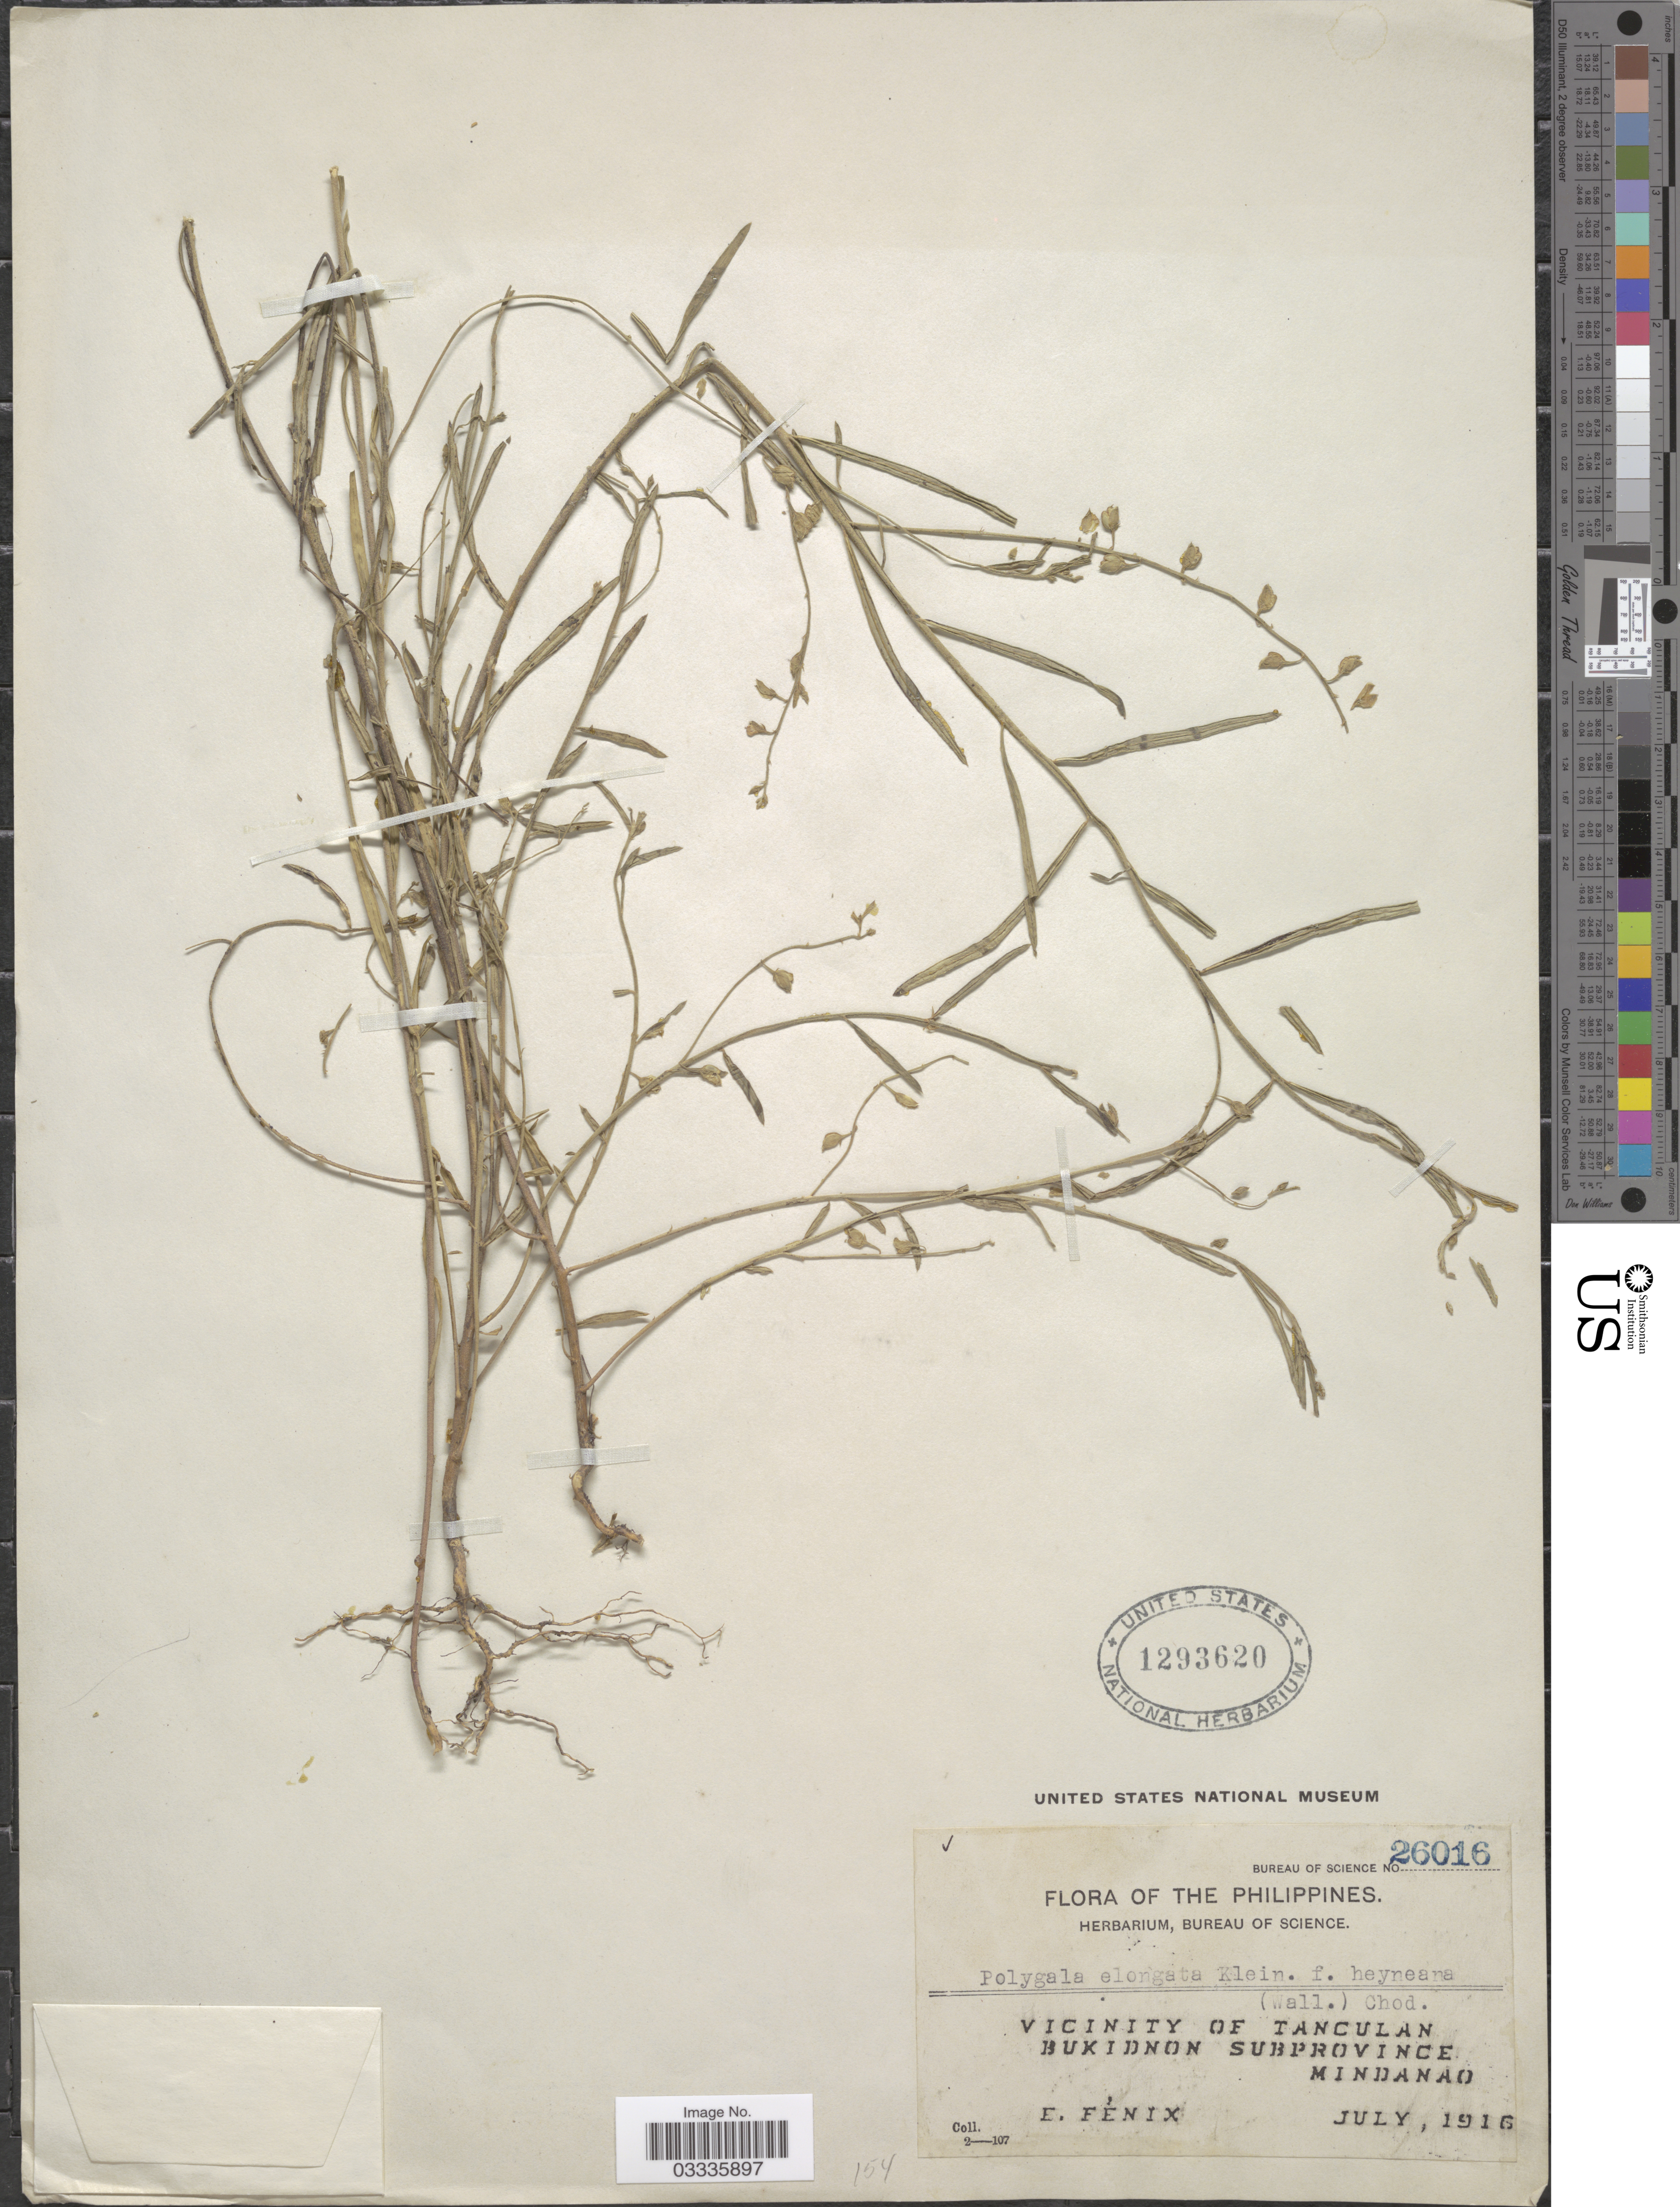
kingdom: Plantae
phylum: Tracheophyta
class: Magnoliopsida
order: Fabales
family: Polygalaceae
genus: Polygala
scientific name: Polygala elongata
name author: Klein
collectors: E. Fénix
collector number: Bureau of Science 26016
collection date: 1916-07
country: Philippines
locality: Vicinity of Tanculan. Bukidnon Subprovince. Mindanao.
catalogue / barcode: US 1293620